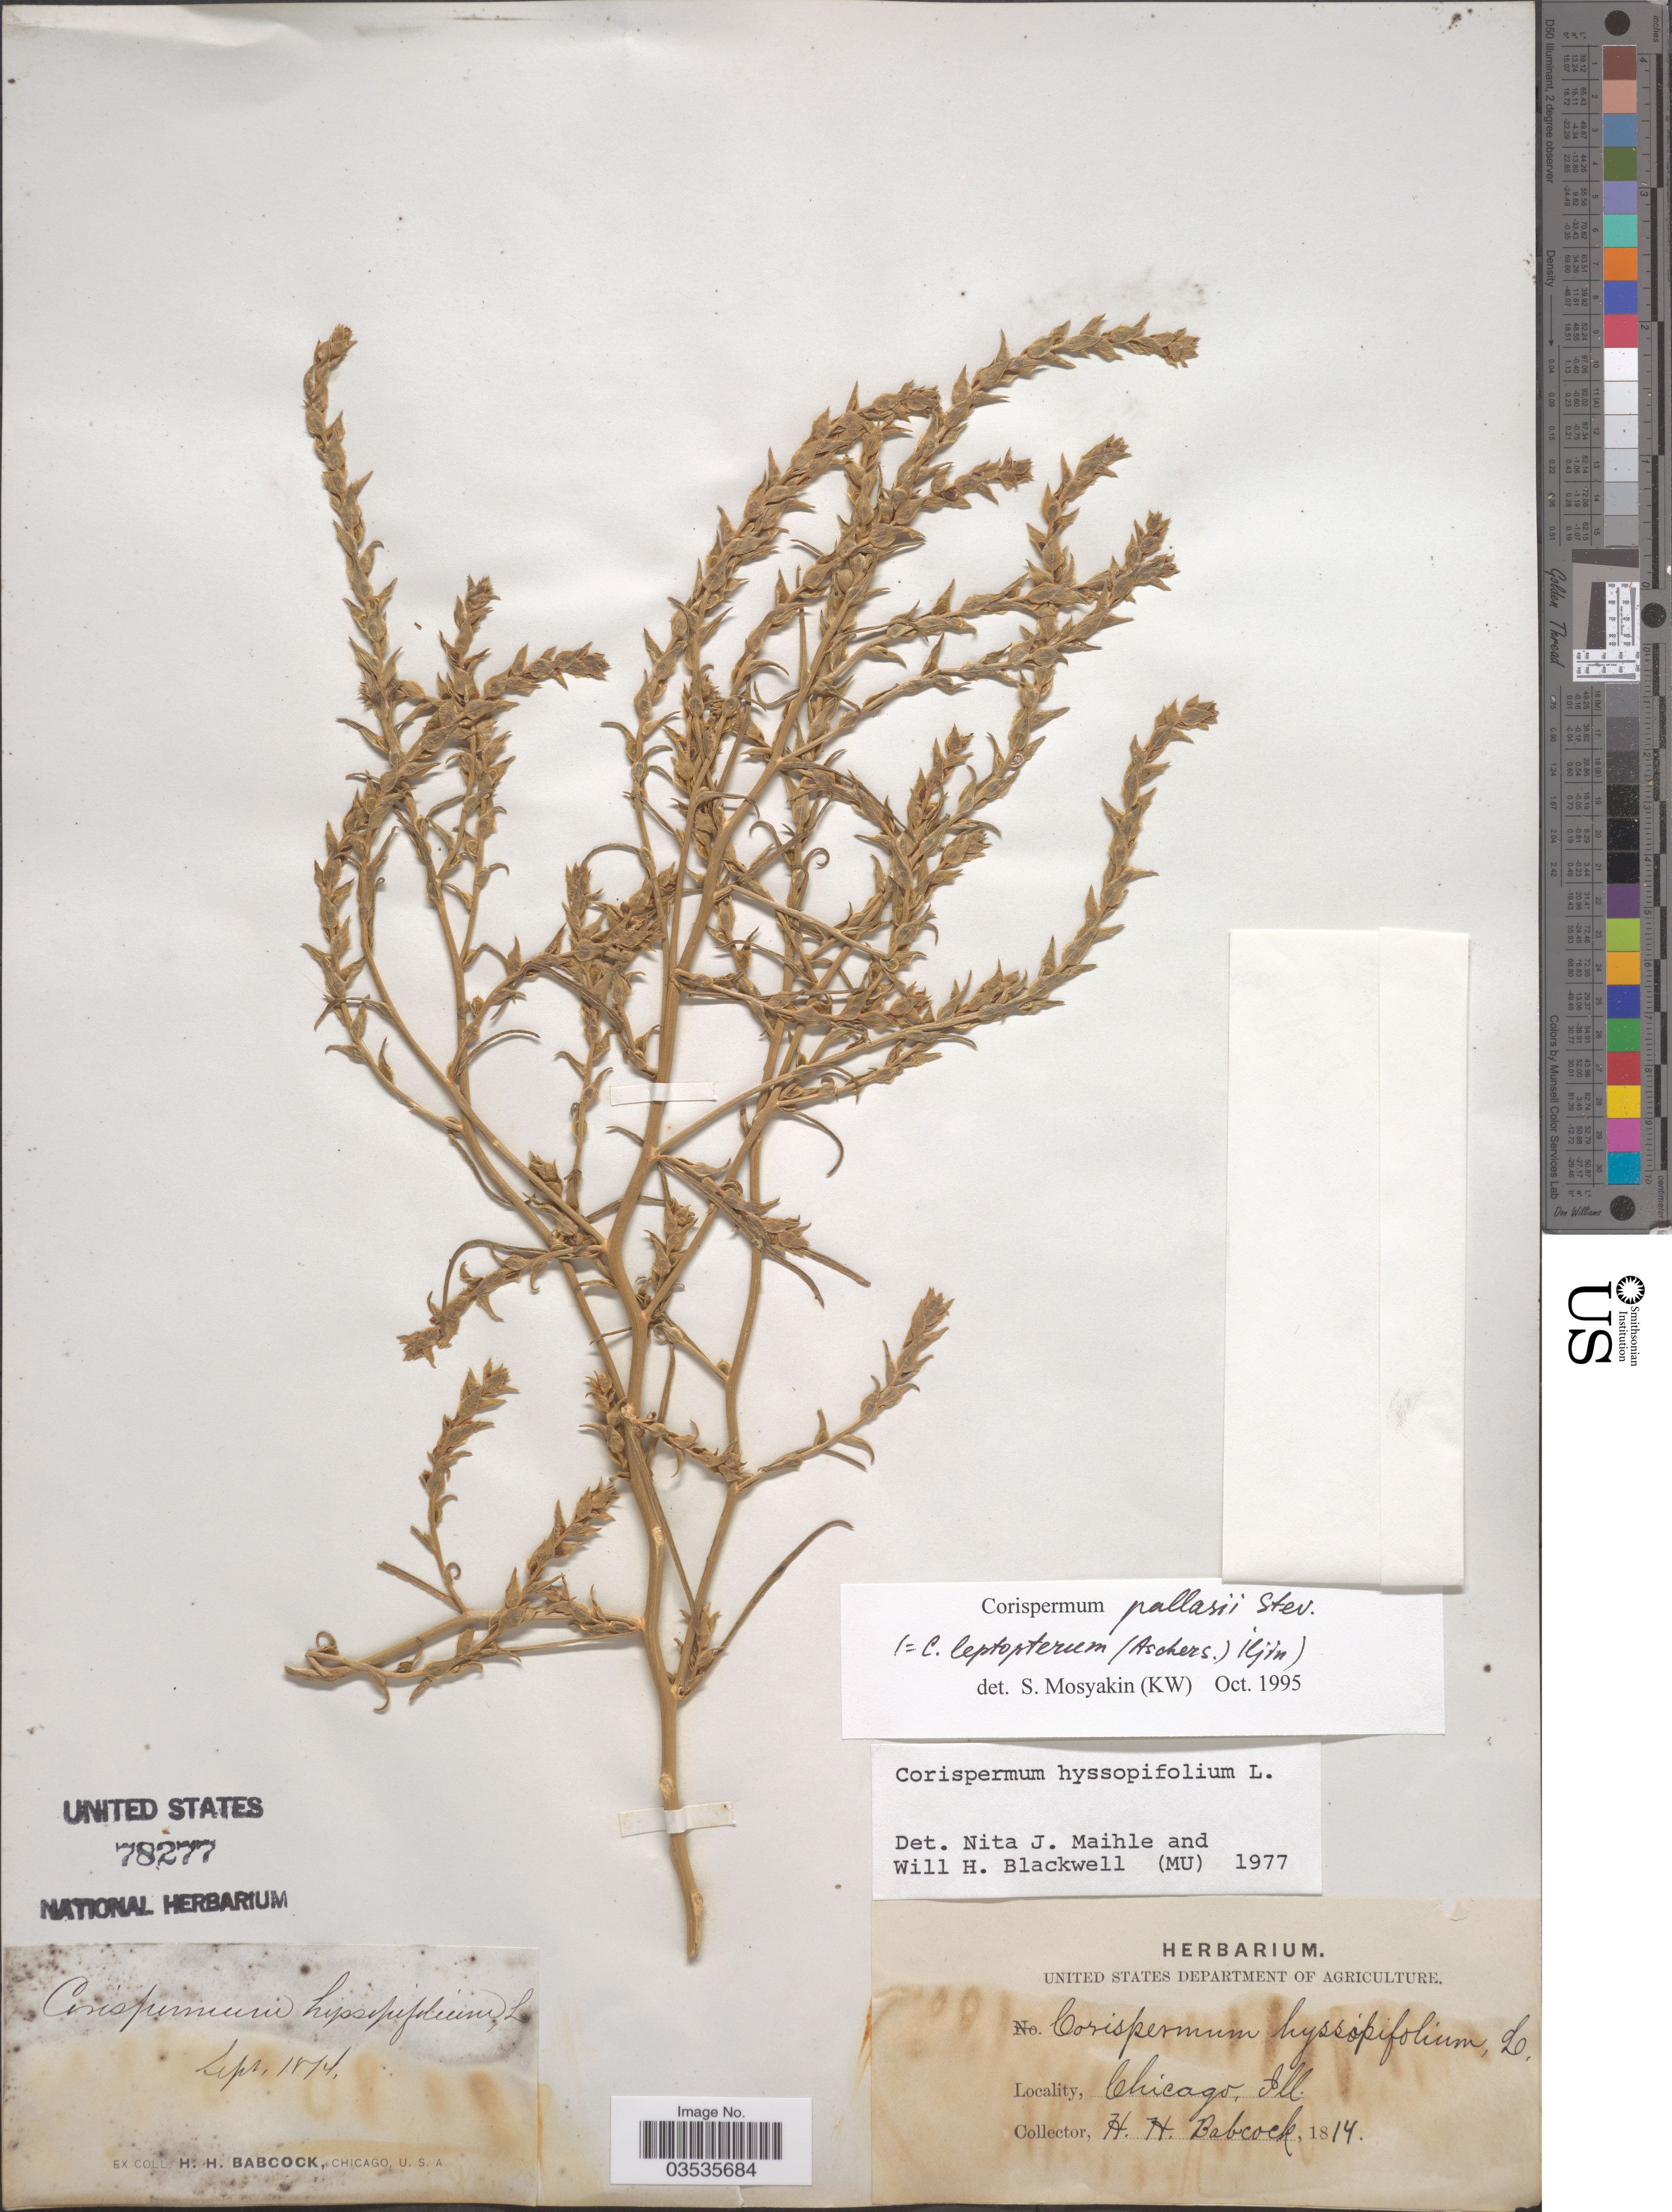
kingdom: Plantae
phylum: Tracheophyta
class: Magnoliopsida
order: Caryophyllales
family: Amaranthaceae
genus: Corispermum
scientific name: Corispermum pallasii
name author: Steven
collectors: H. Babcock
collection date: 1814-09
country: United States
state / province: Illinois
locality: Chicago.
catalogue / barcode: US 78277